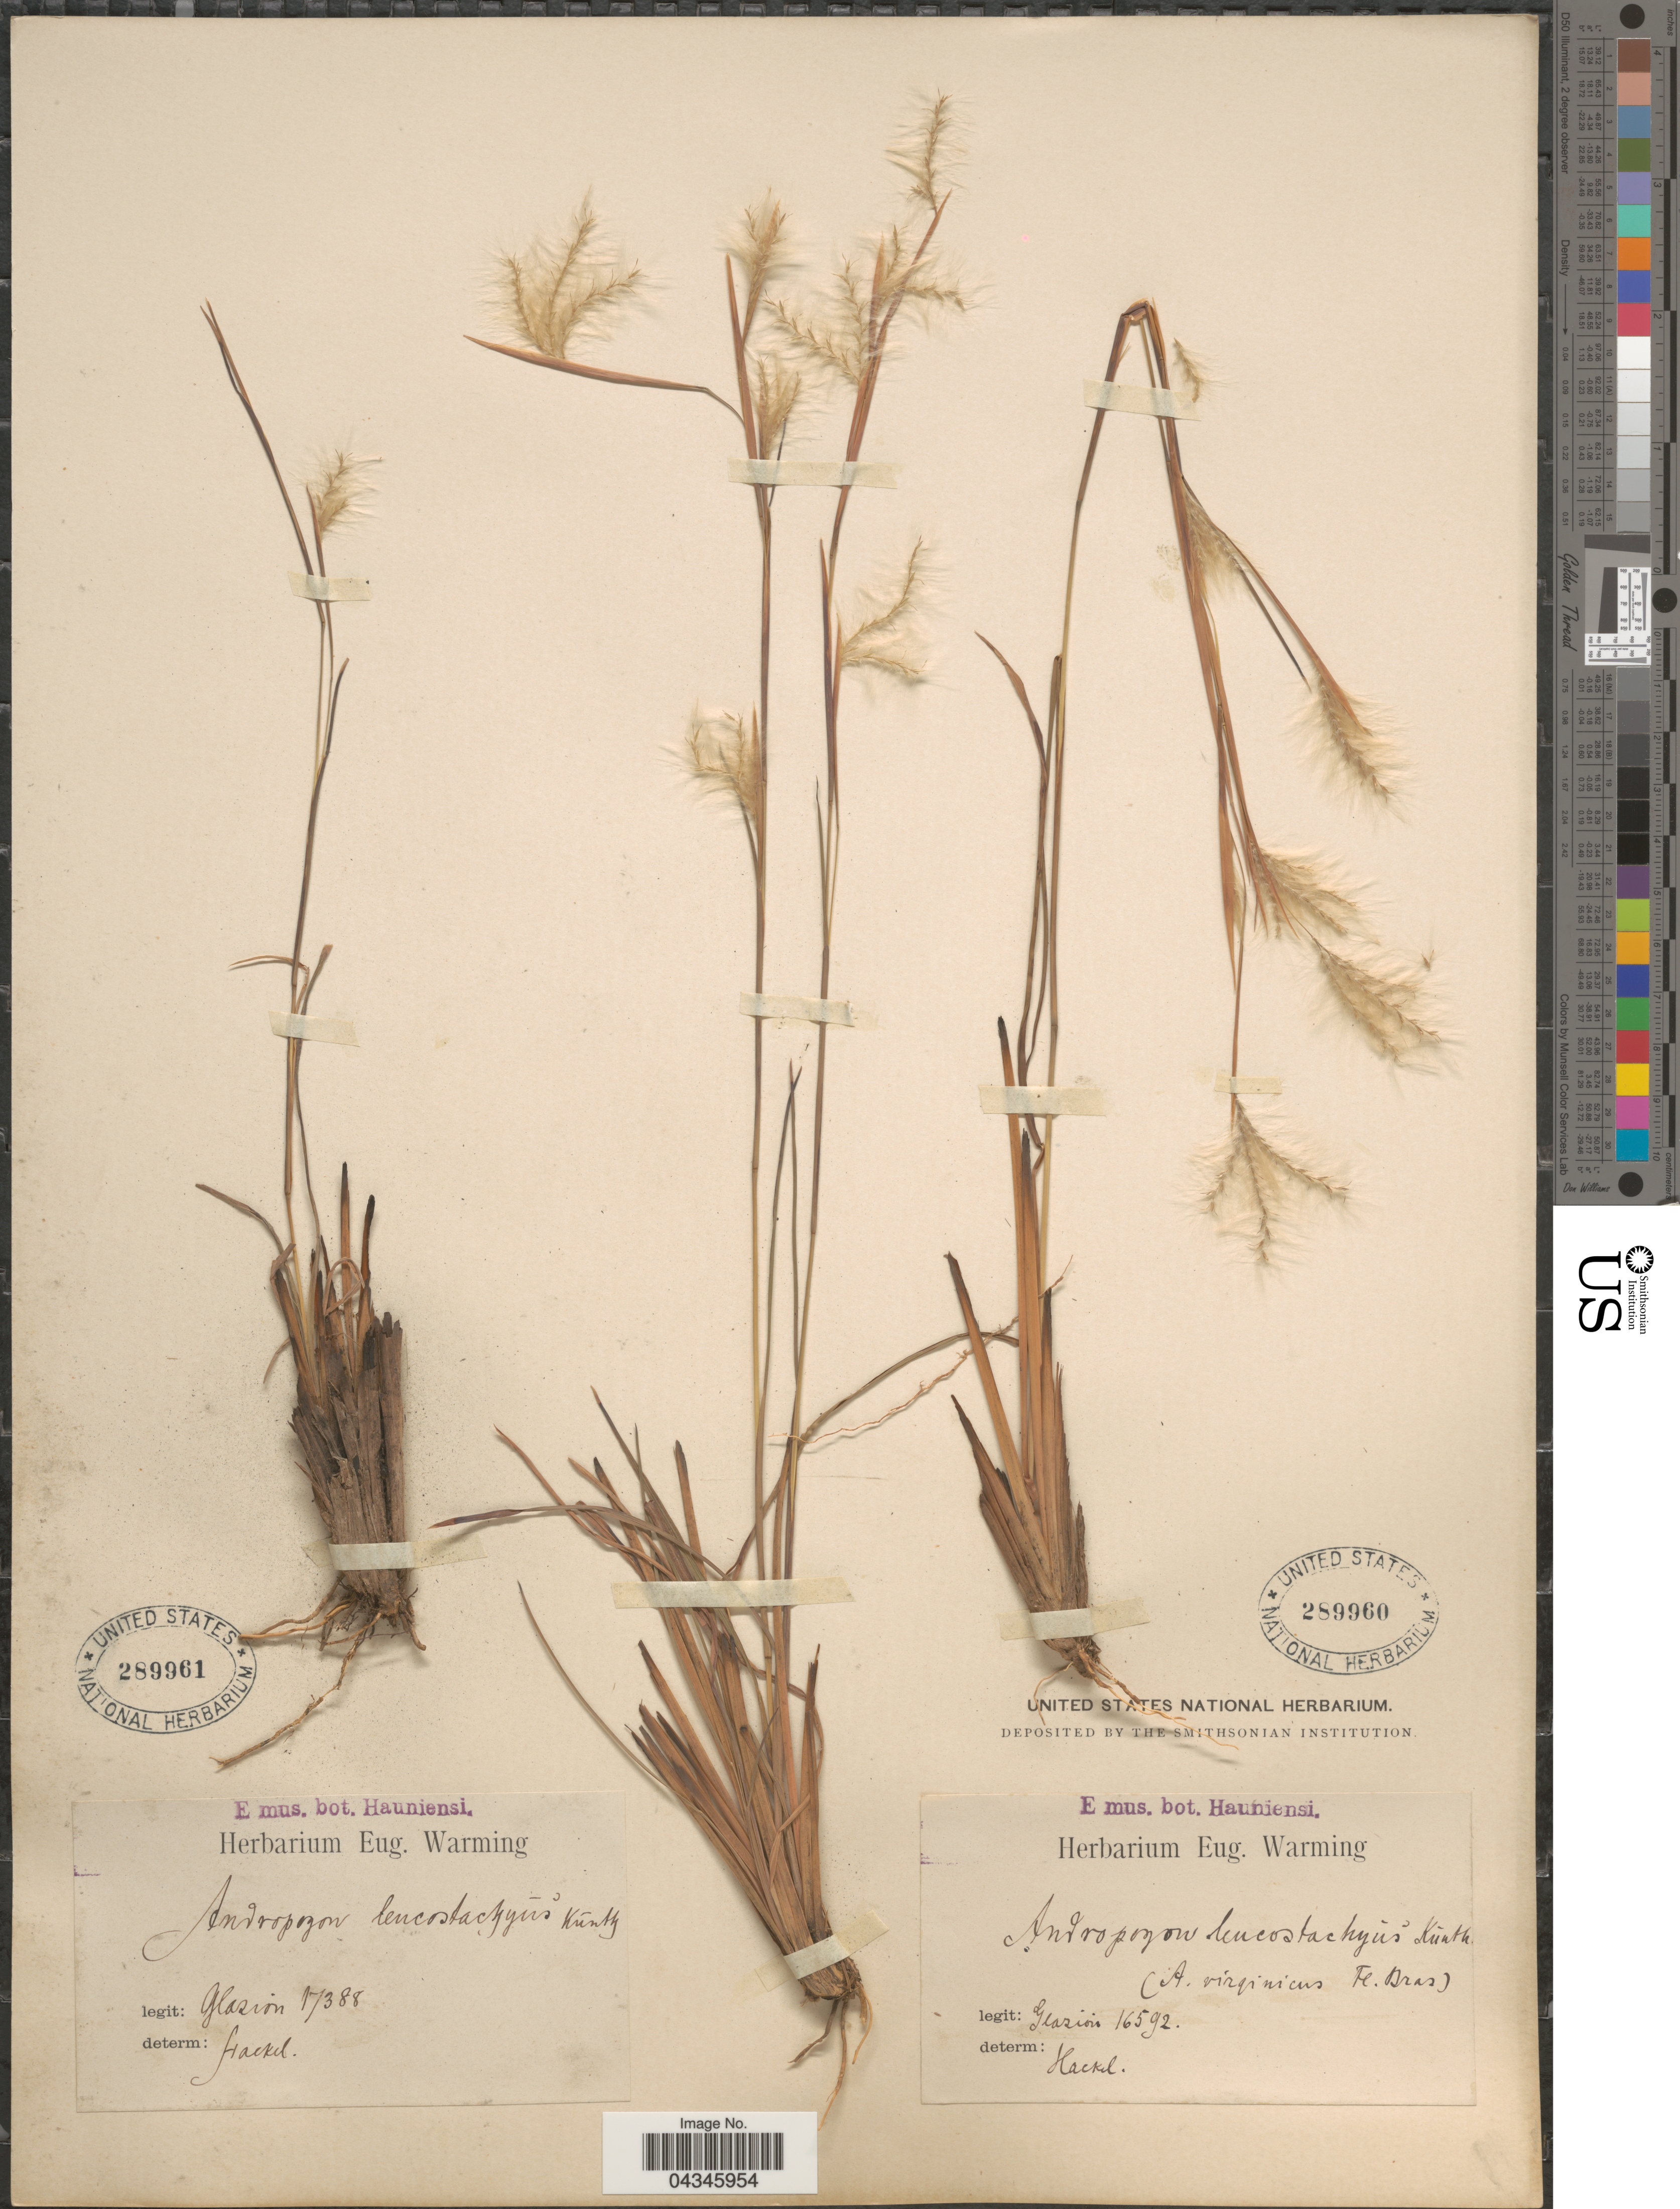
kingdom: Plantae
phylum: Tracheophyta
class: Liliopsida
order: Poales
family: Poaceae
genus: Andropogon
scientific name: Andropogon leucostachyus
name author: Kunth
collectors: Glaziou, --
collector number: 17388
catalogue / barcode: US 289961